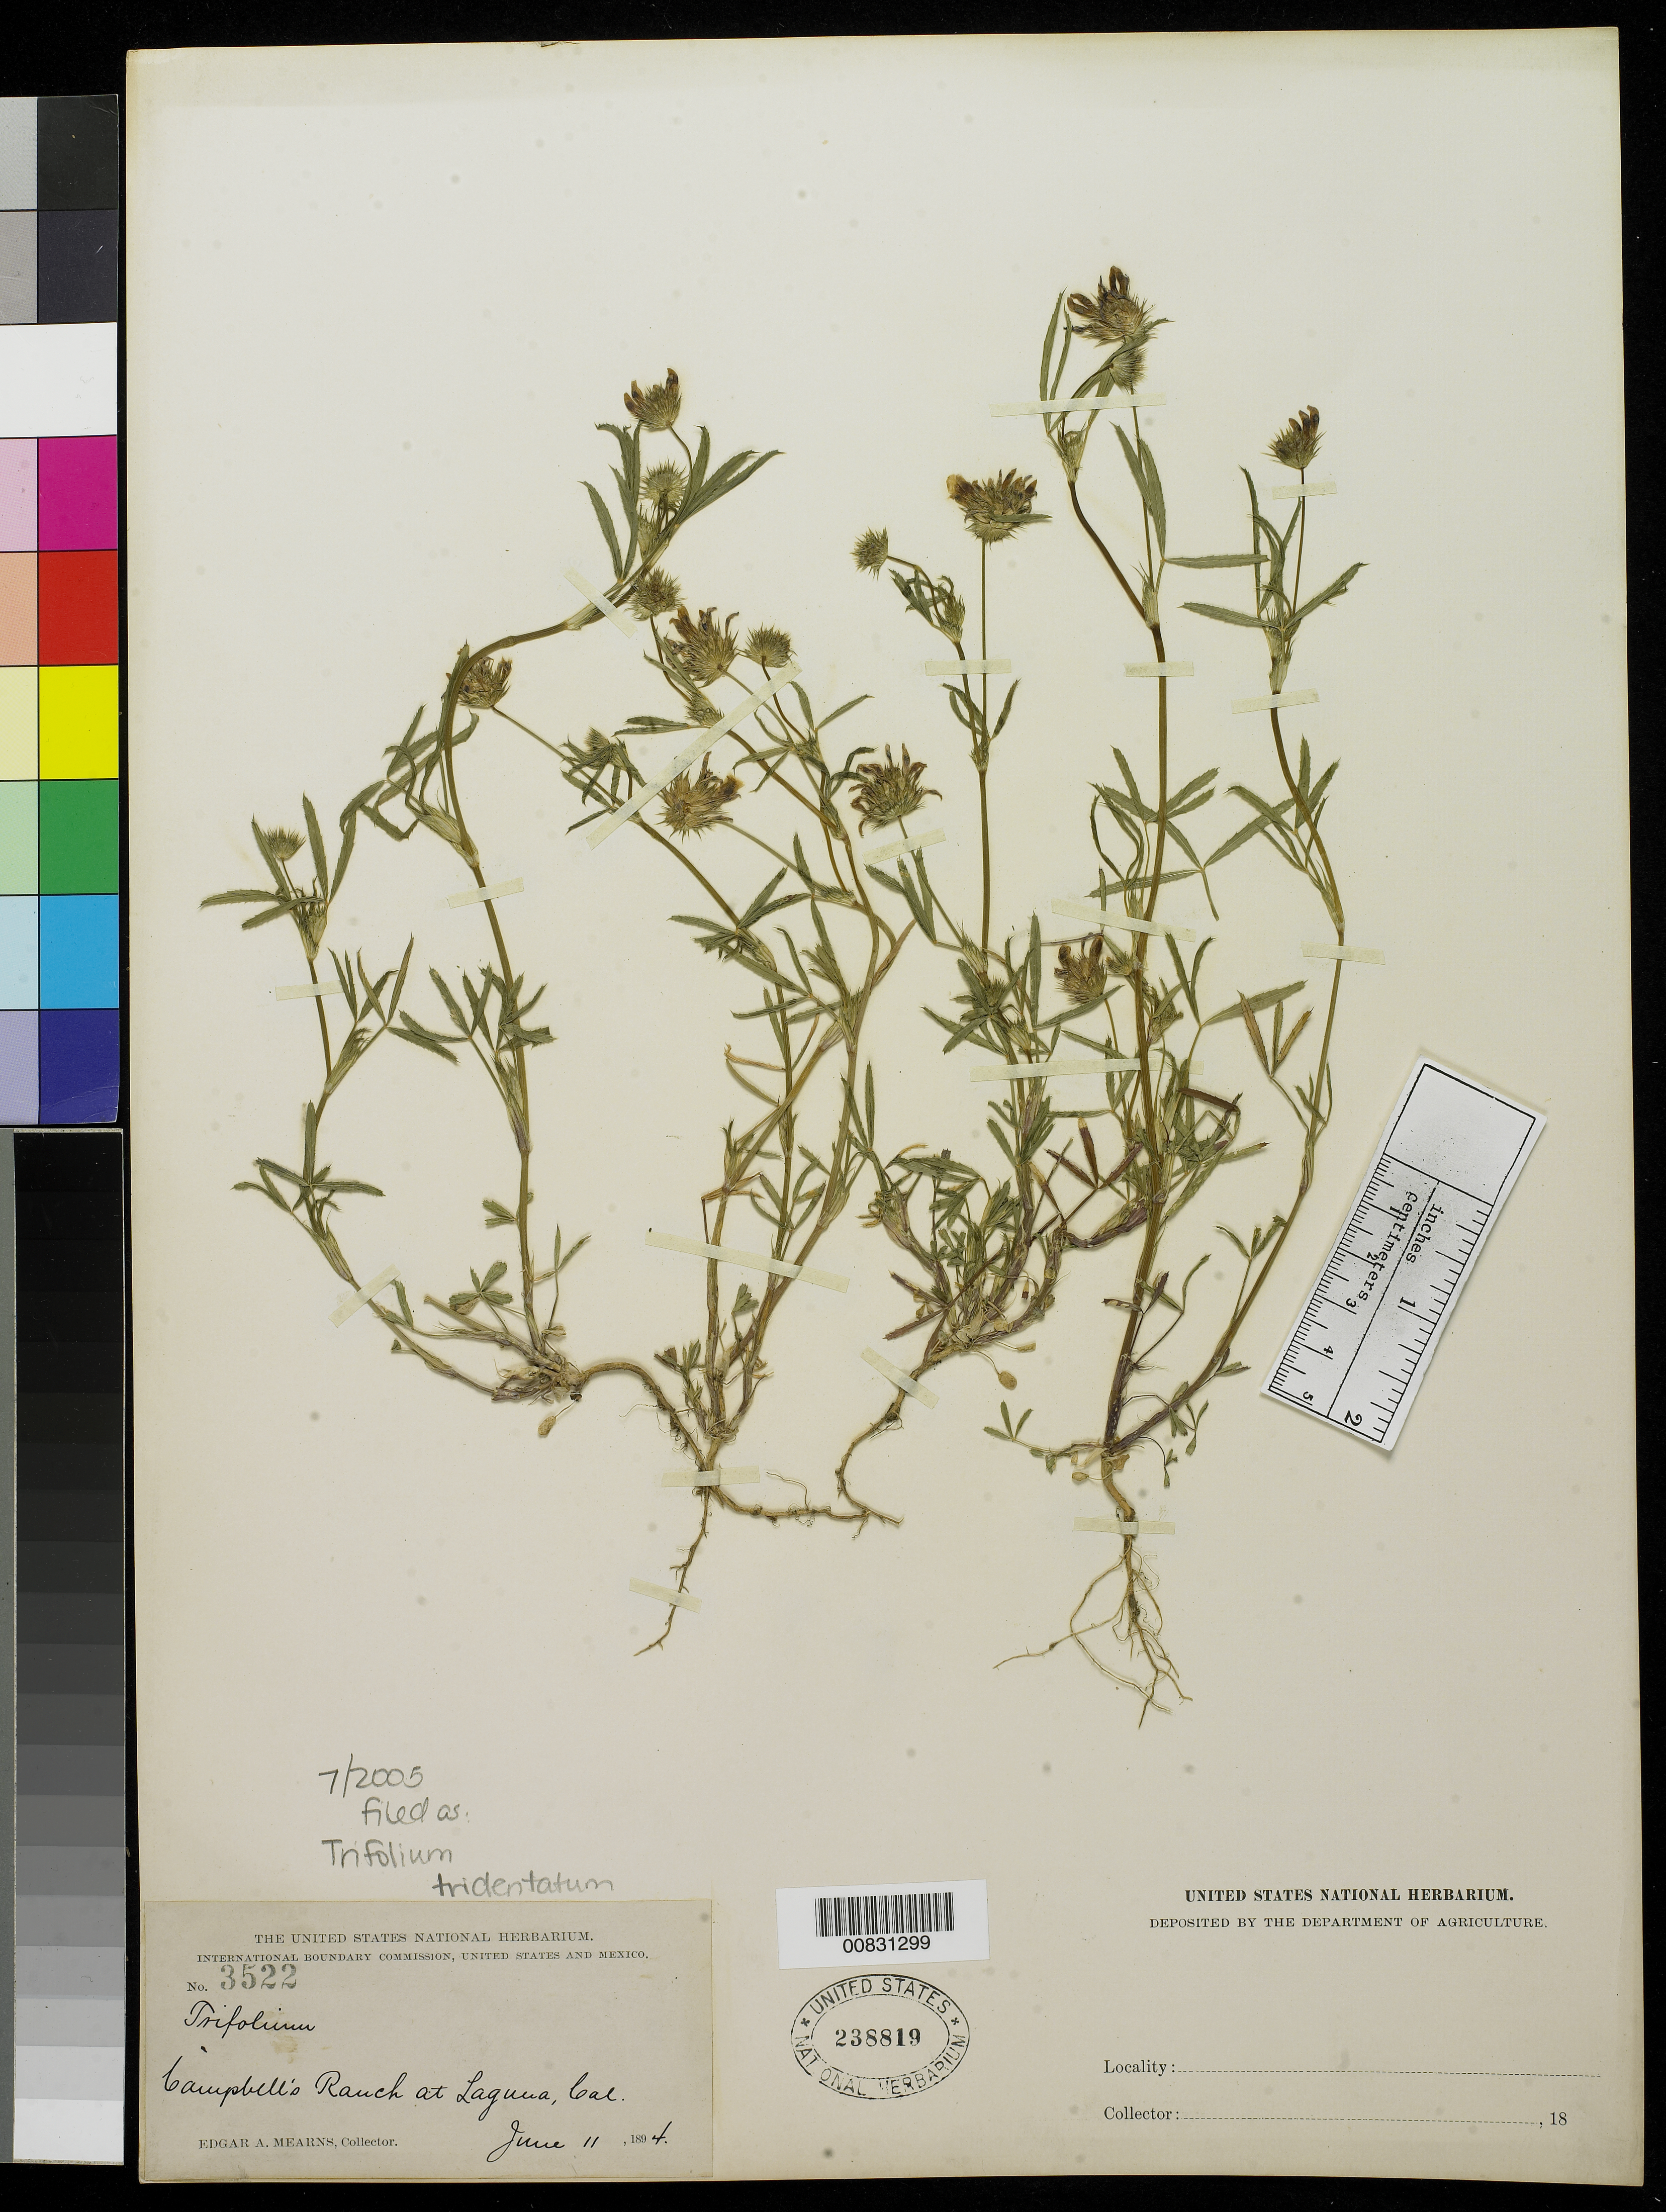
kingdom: Plantae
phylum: Tracheophyta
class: Magnoliopsida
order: Fabales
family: Fabaceae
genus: Trifolium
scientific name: Trifolium tridentatum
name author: Lindl.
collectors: E. A. Mearns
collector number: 3522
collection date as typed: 11 Jun 1894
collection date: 1894-06-11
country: United States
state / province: California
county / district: Orange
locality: Campbell's Ranch at Laguna, California.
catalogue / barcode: US 238819